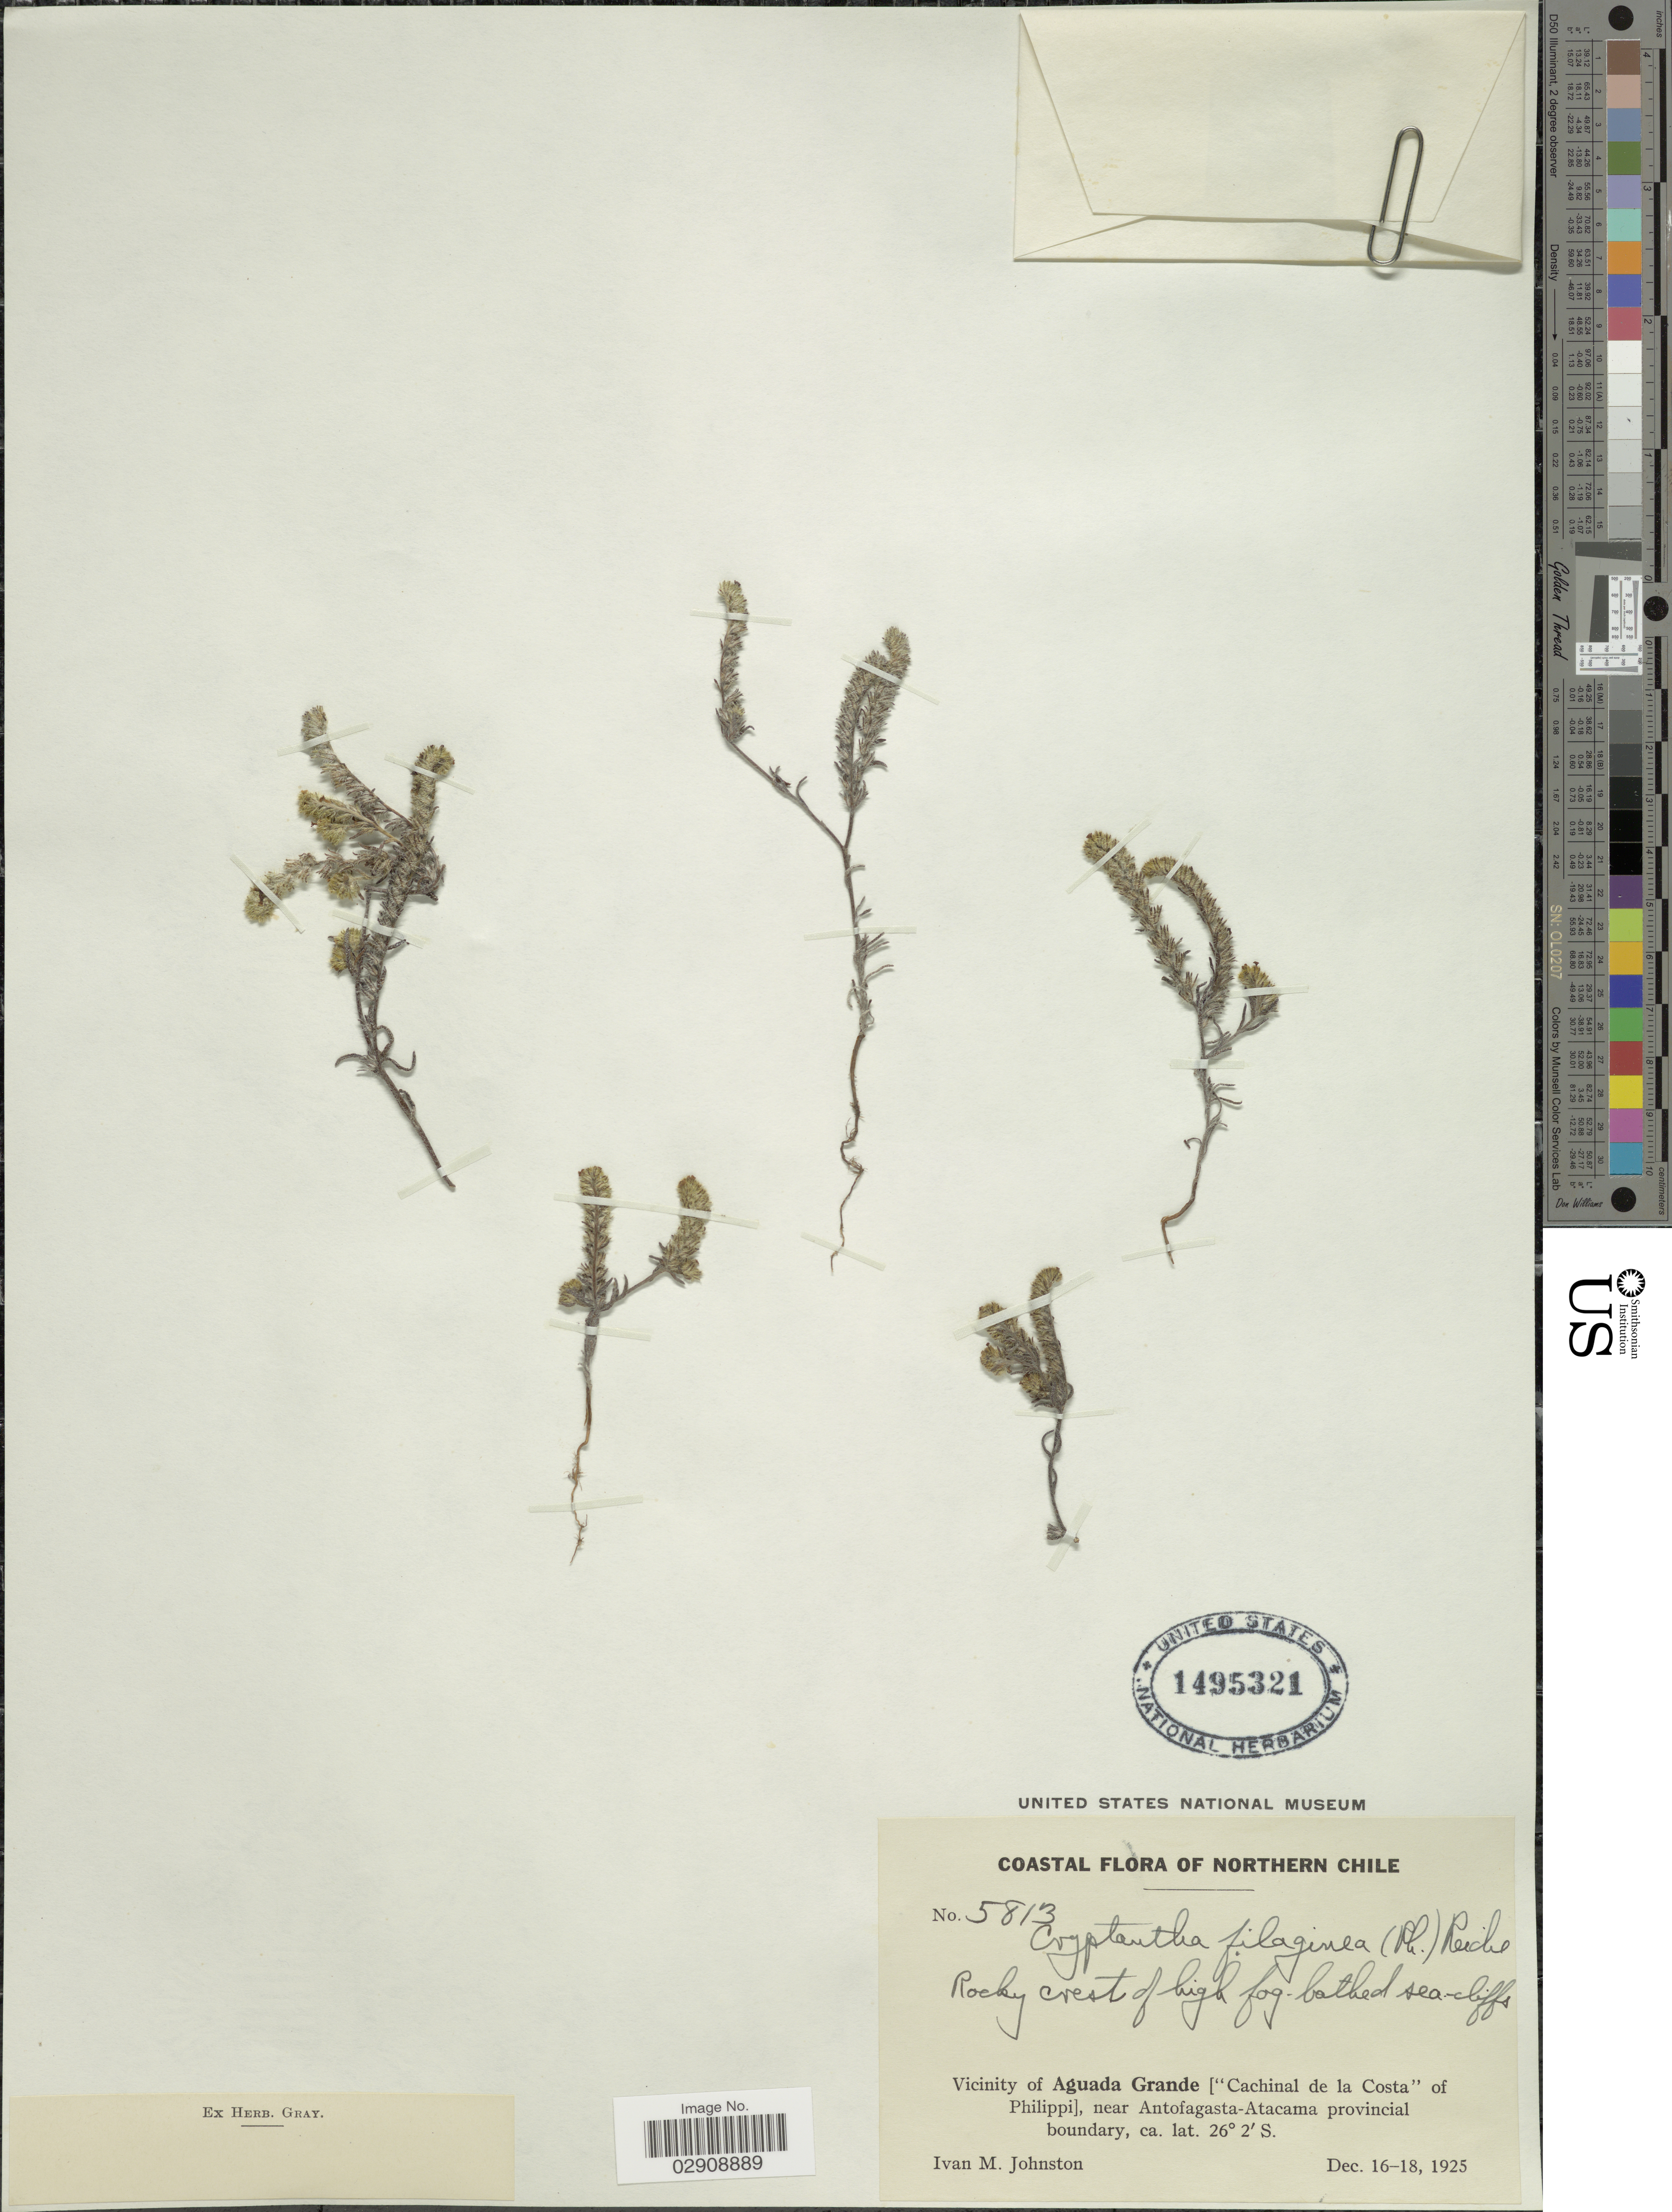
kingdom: Plantae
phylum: Tracheophyta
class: Magnoliopsida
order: Boraginales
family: Boraginaceae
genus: Cryptantha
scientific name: Cryptantha filaginea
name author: (Phil.) Reiche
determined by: Moroni, Pablo, (SI), Instituto de Botanica Darwinion (ARGENTINA)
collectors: I.M. Johnston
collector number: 5813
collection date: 1925-12-16/1925-12-18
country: Chile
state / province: Antofagasta (II)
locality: Vicinity of Aguada Grande ["Cachinal de la Costa"of Philippi], near Antofagasta-Atacama provincial boundary. Northern Chile.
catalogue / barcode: US 1495321